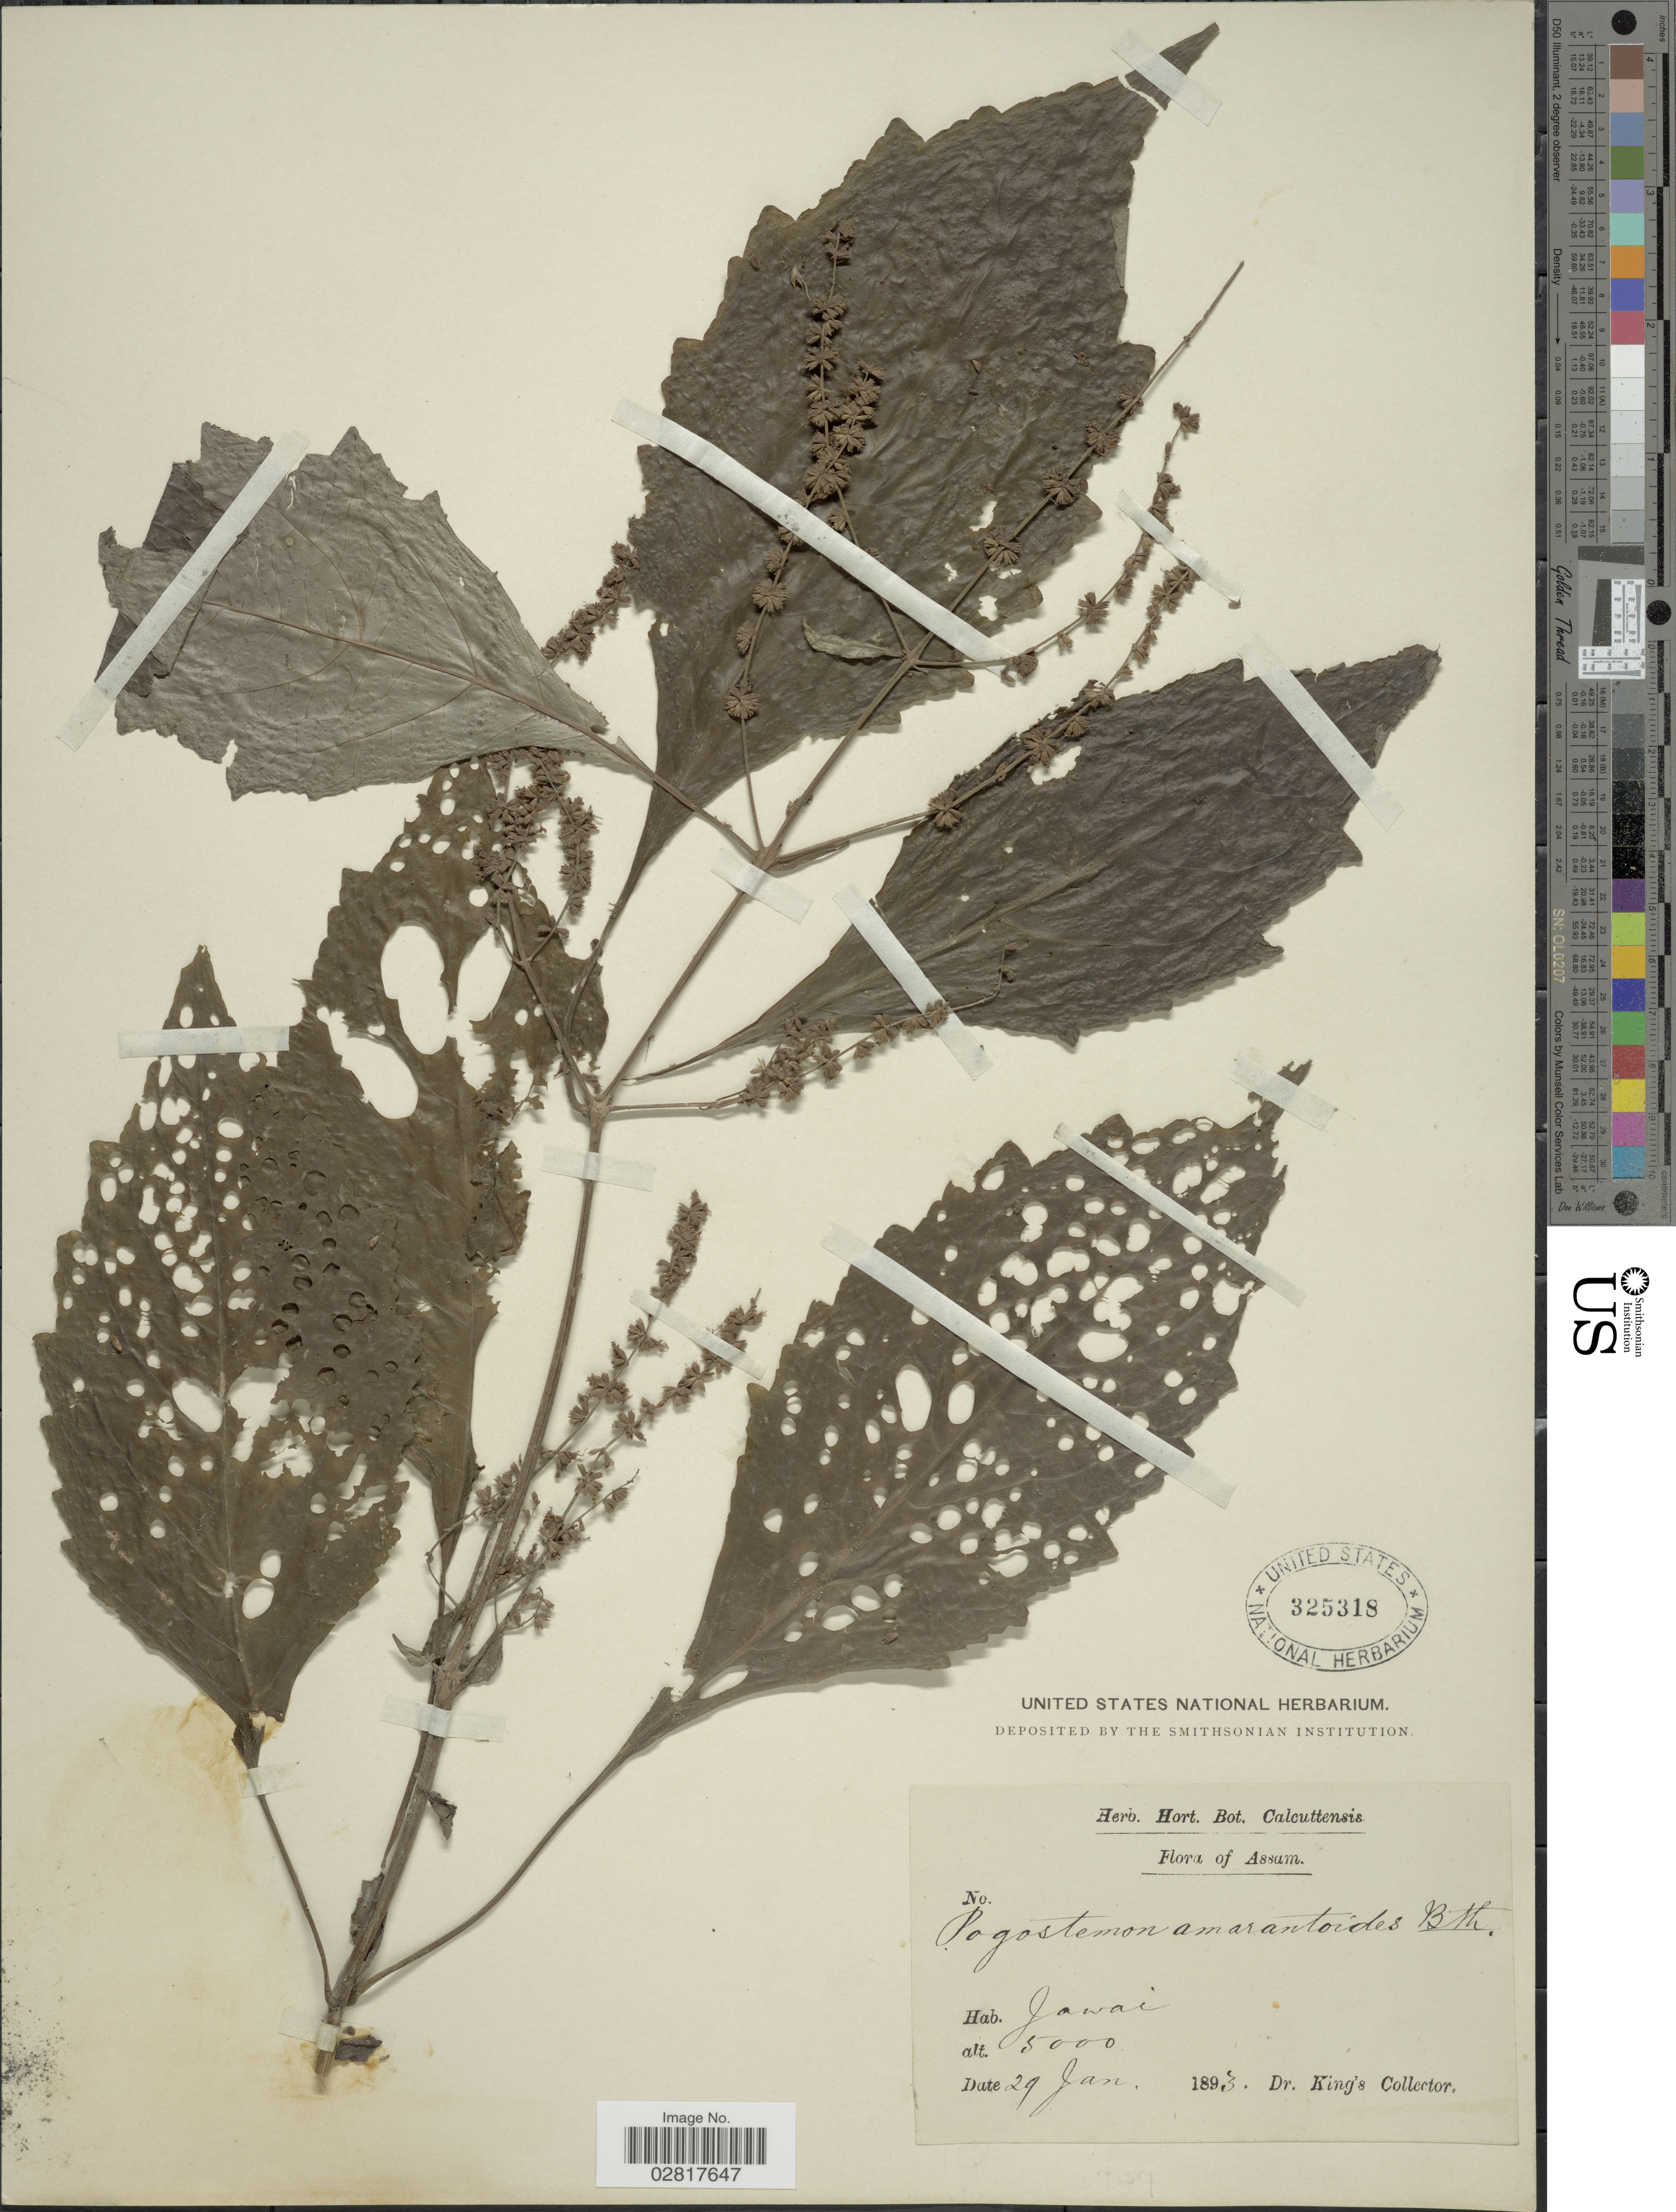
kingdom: Plantae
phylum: Tracheophyta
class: Magnoliopsida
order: Lamiales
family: Lamiaceae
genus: Pogostemon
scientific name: Pogostemon amaranthoides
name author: Benth.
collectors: Dr. King's collector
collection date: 1893-01-29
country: India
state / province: Assam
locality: Jowai.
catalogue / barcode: US 325318